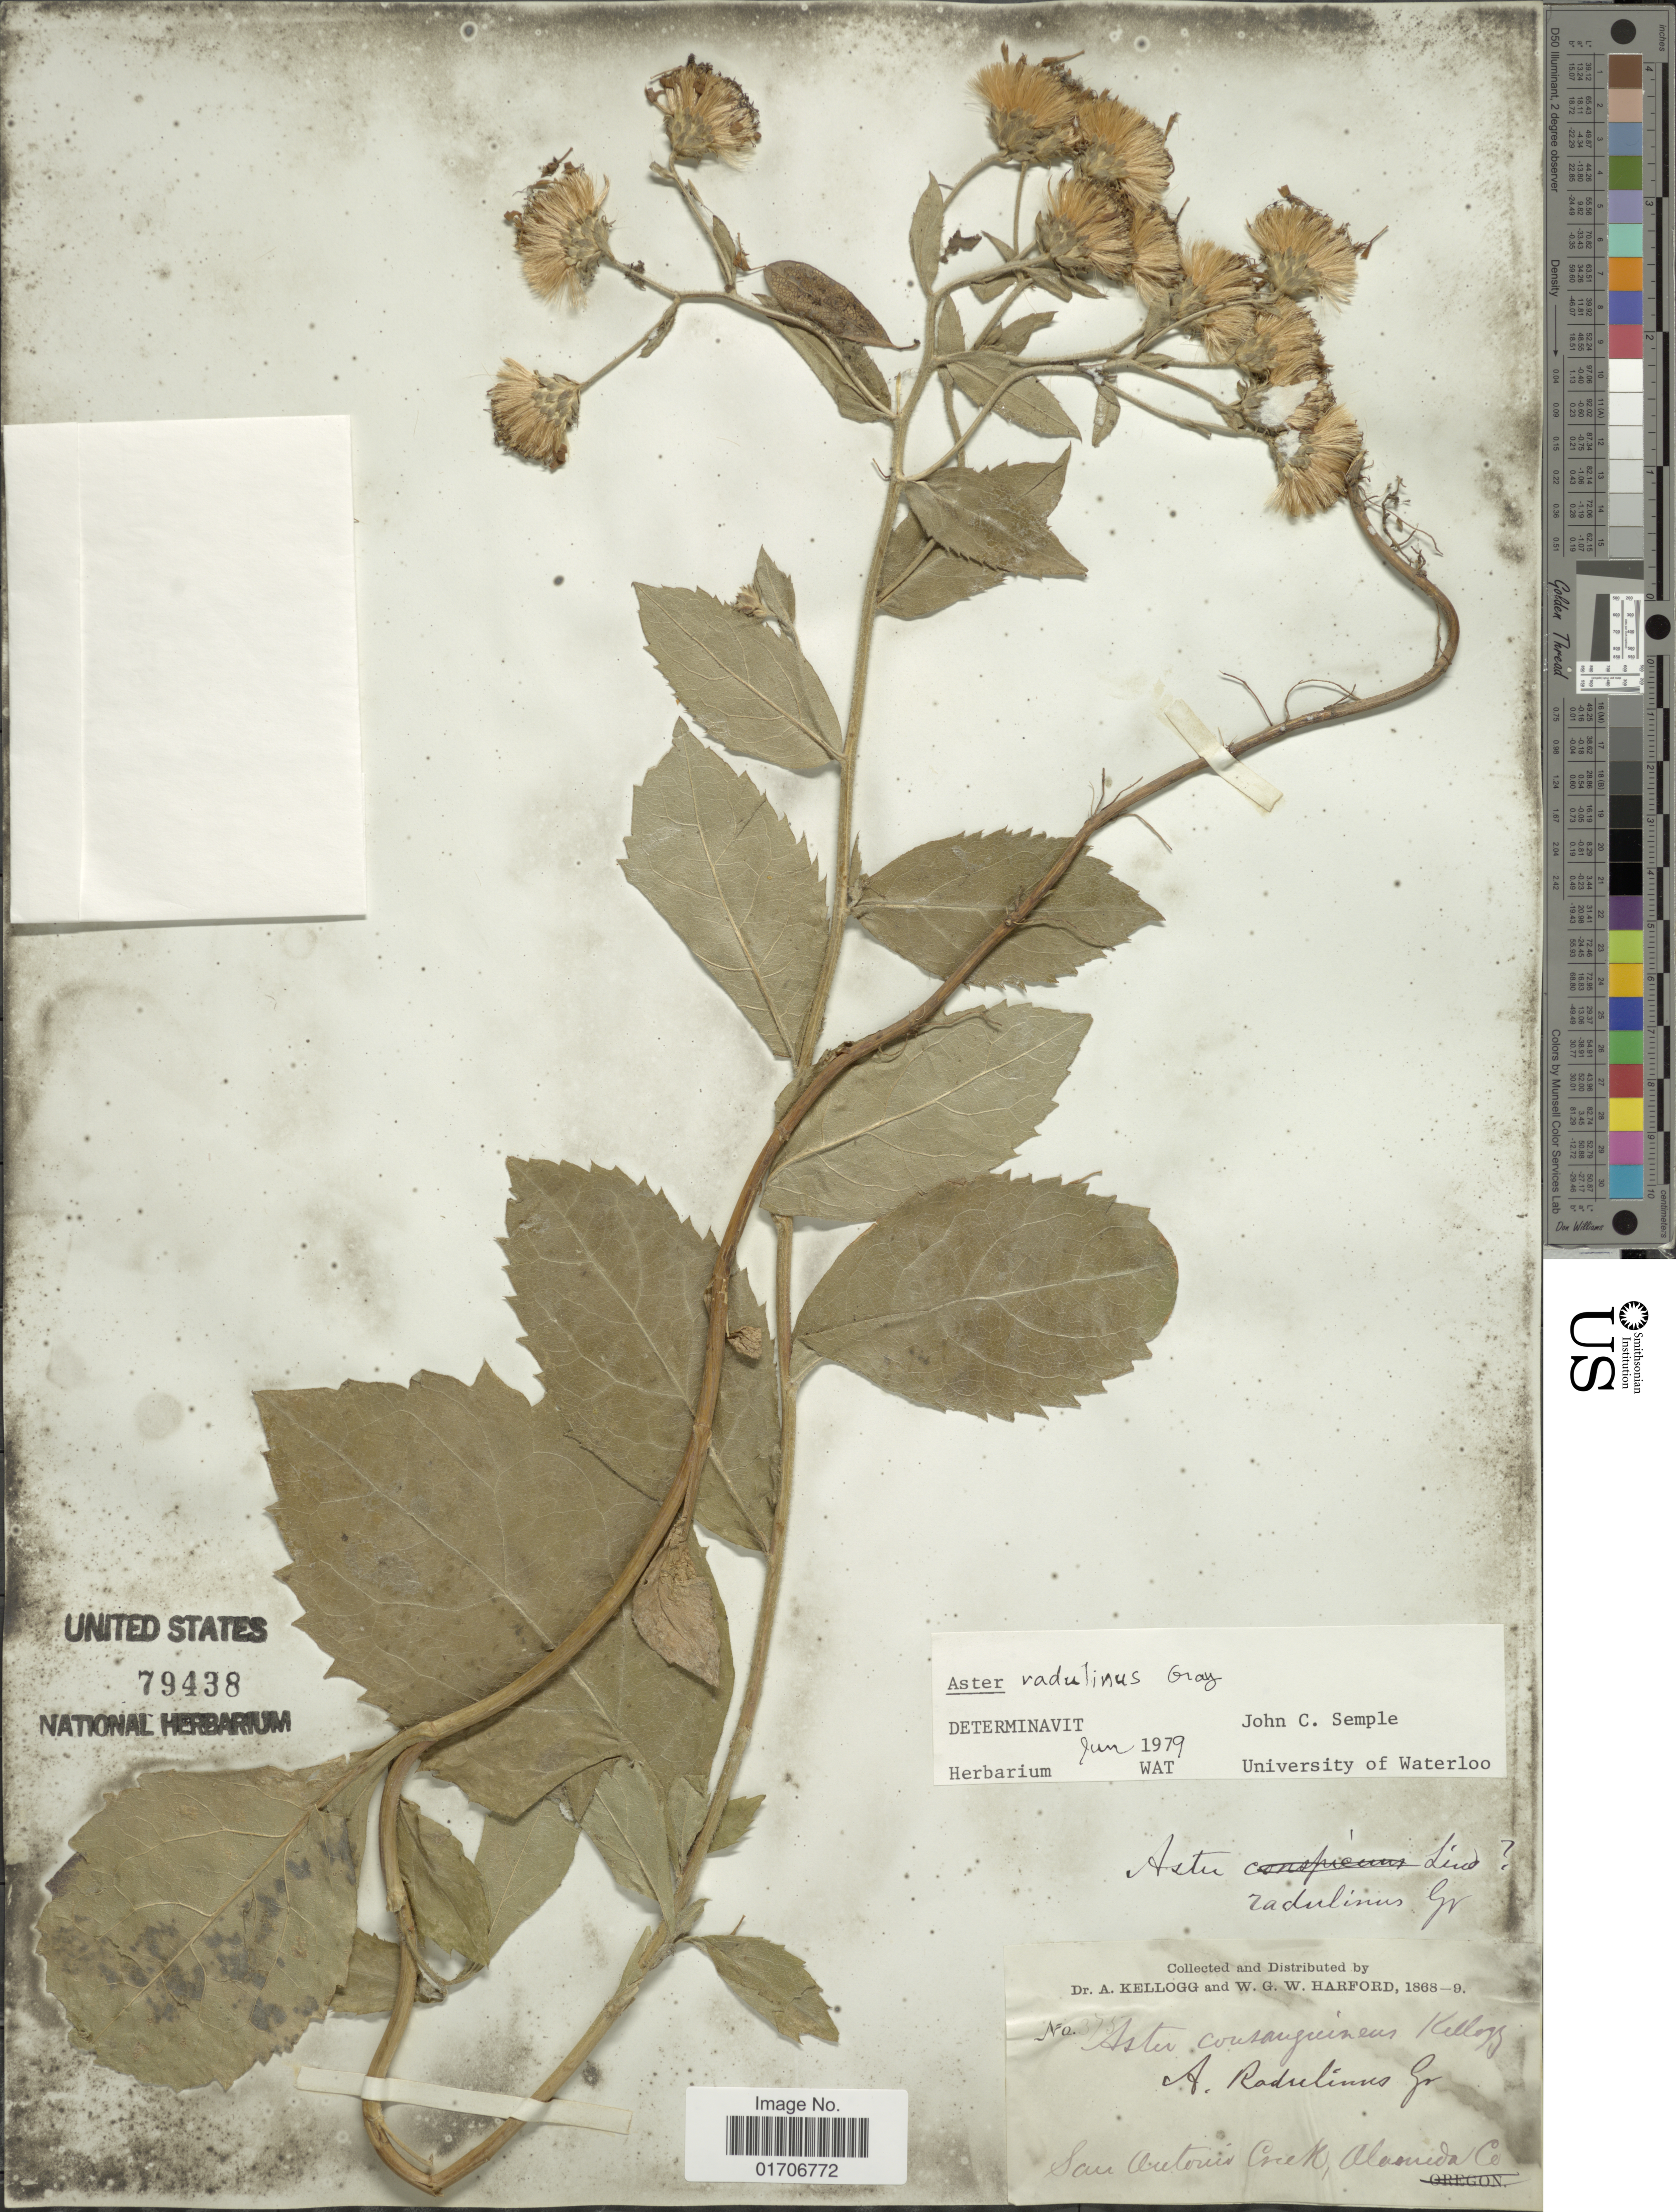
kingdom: Plantae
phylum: Tracheophyta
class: Magnoliopsida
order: Asterales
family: Asteraceae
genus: Eurybia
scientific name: Eurybia radulina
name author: (A. Gray) G.L. Nesom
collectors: A. Kellogg & W. G. W. Harford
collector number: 375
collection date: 1868/1869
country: United States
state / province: California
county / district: Alameda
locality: San Antonio Creek, Alameda Co.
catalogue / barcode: US 79438